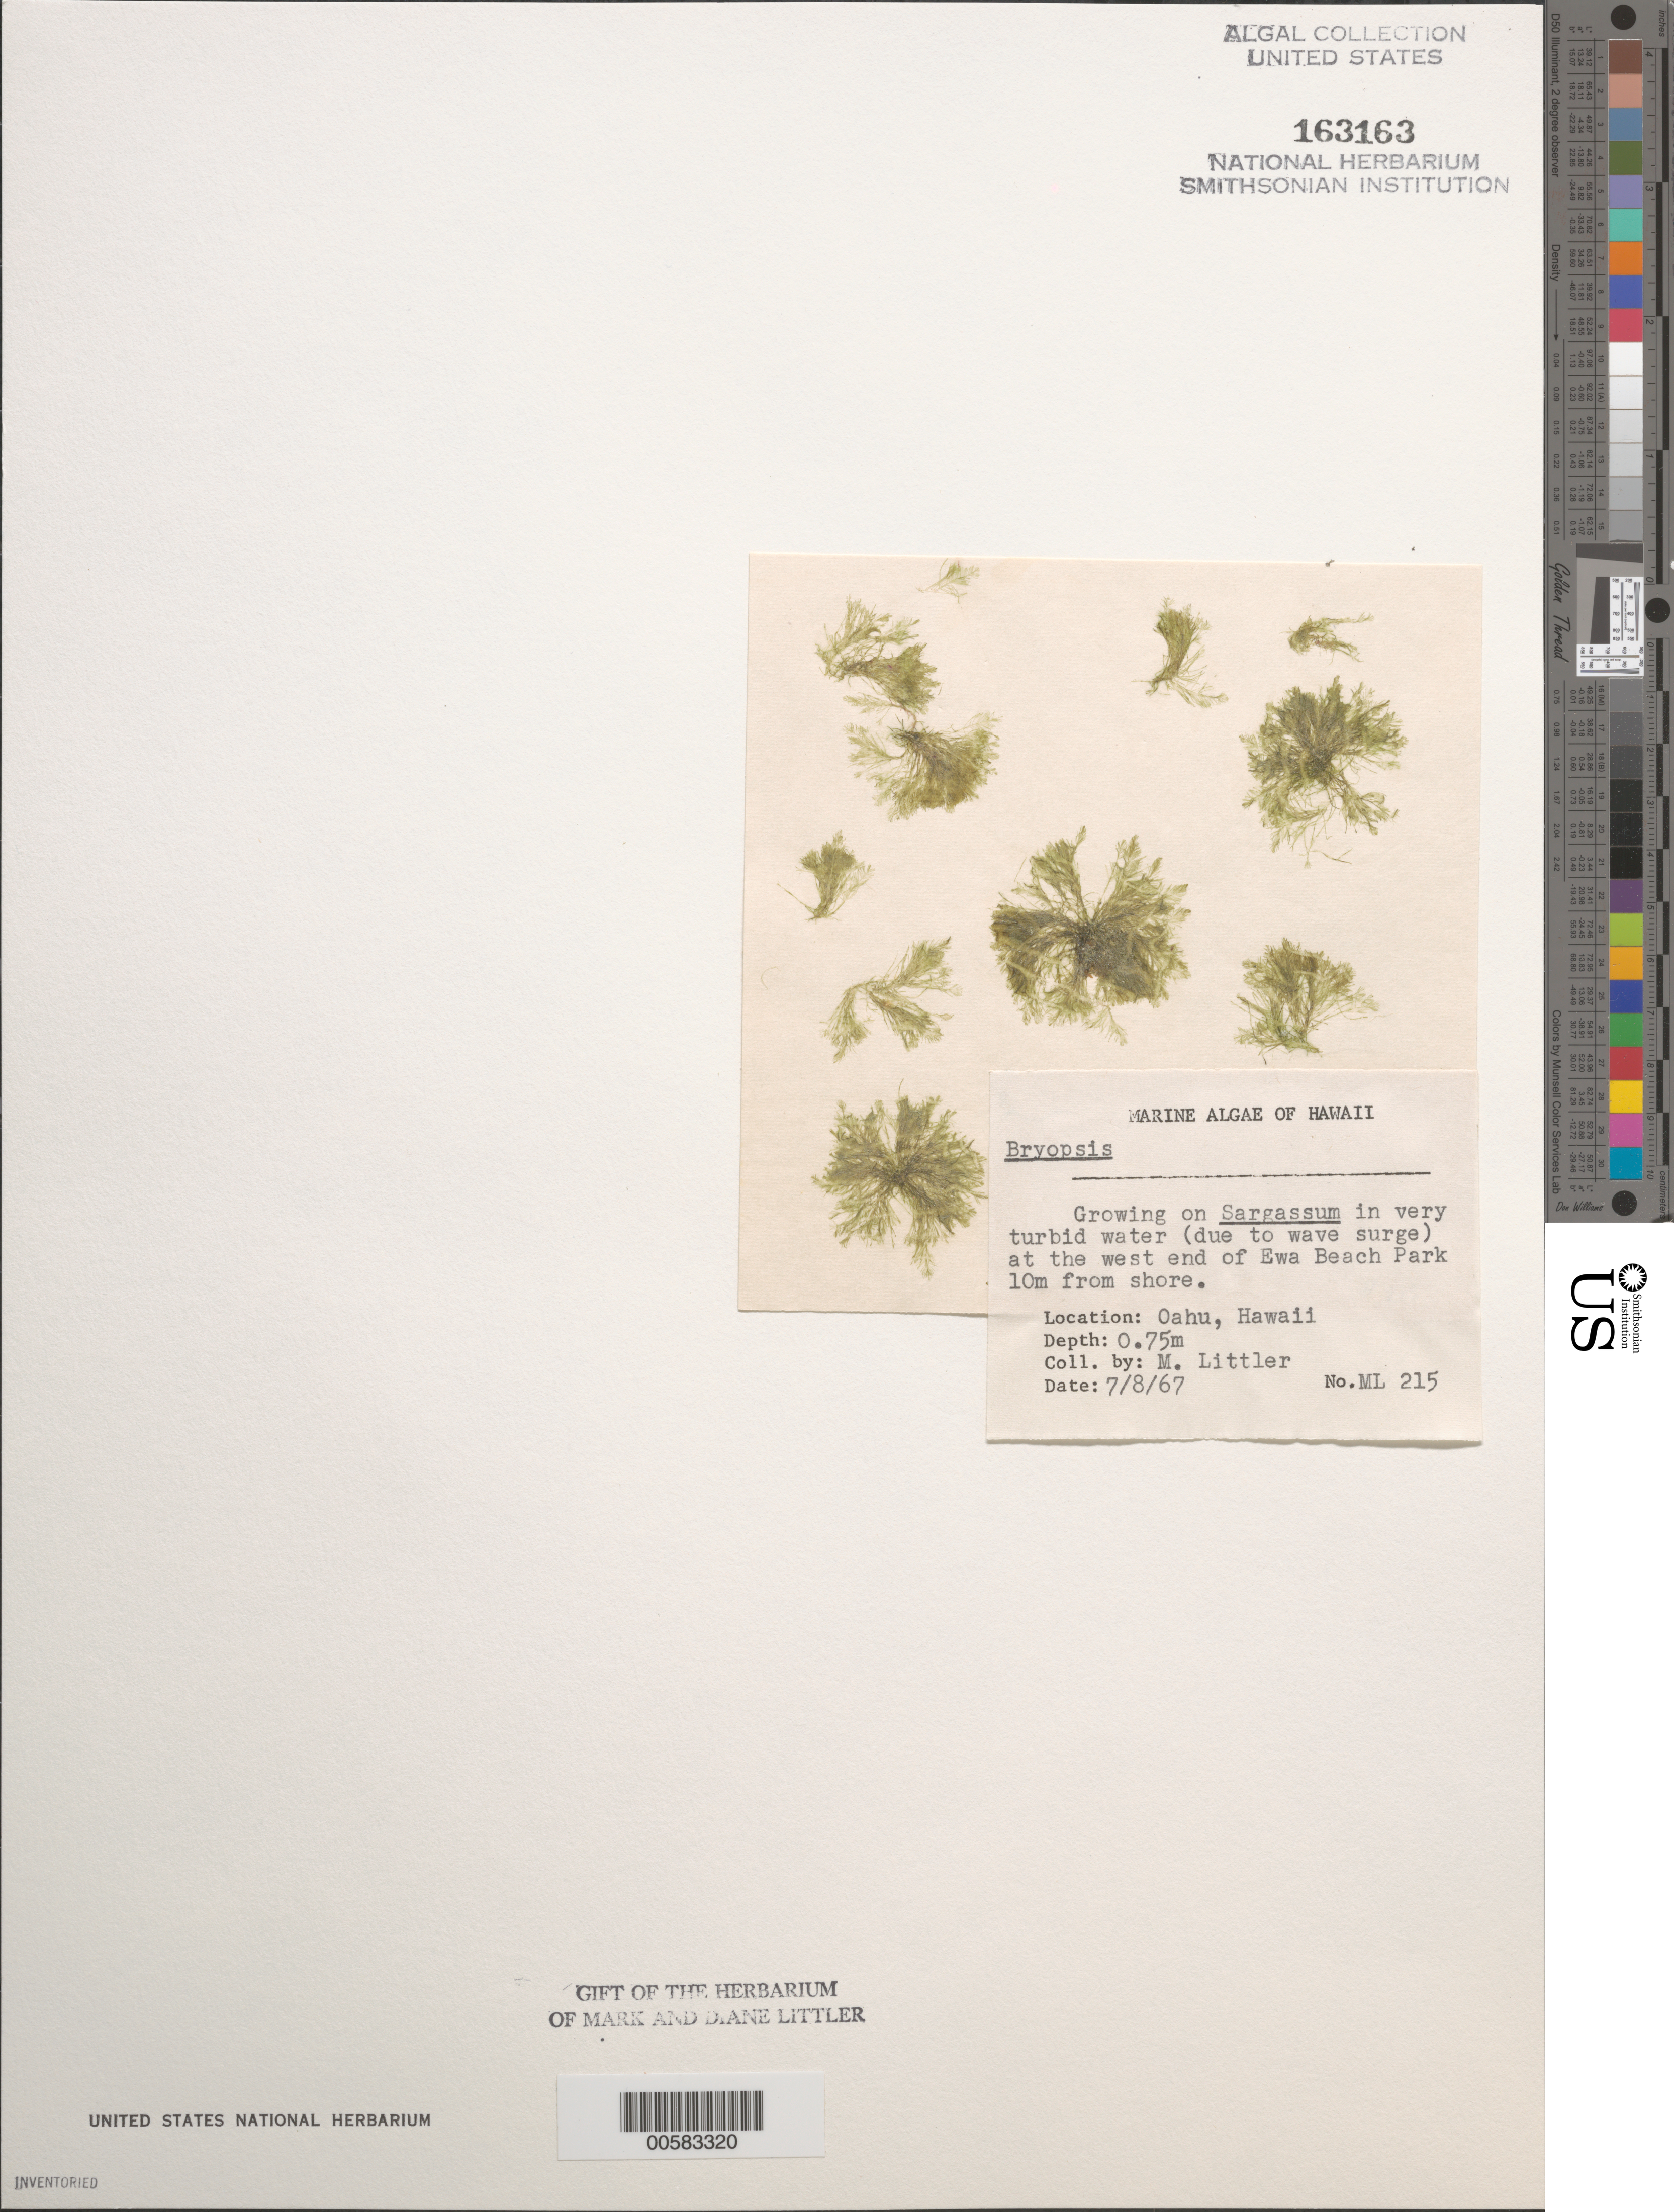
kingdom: Plantae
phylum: Chlorophyta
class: Ulvophyceae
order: Bryopsidales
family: Bryopsidaceae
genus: Bryopsis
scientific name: Bryopsis sp.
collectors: M. M. Littler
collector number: ML 215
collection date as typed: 08 Jul 1967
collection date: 1967-07-08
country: United States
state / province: Hawaii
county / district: Honolulu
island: Oahu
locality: Ewa Beach Park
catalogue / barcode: US 163163